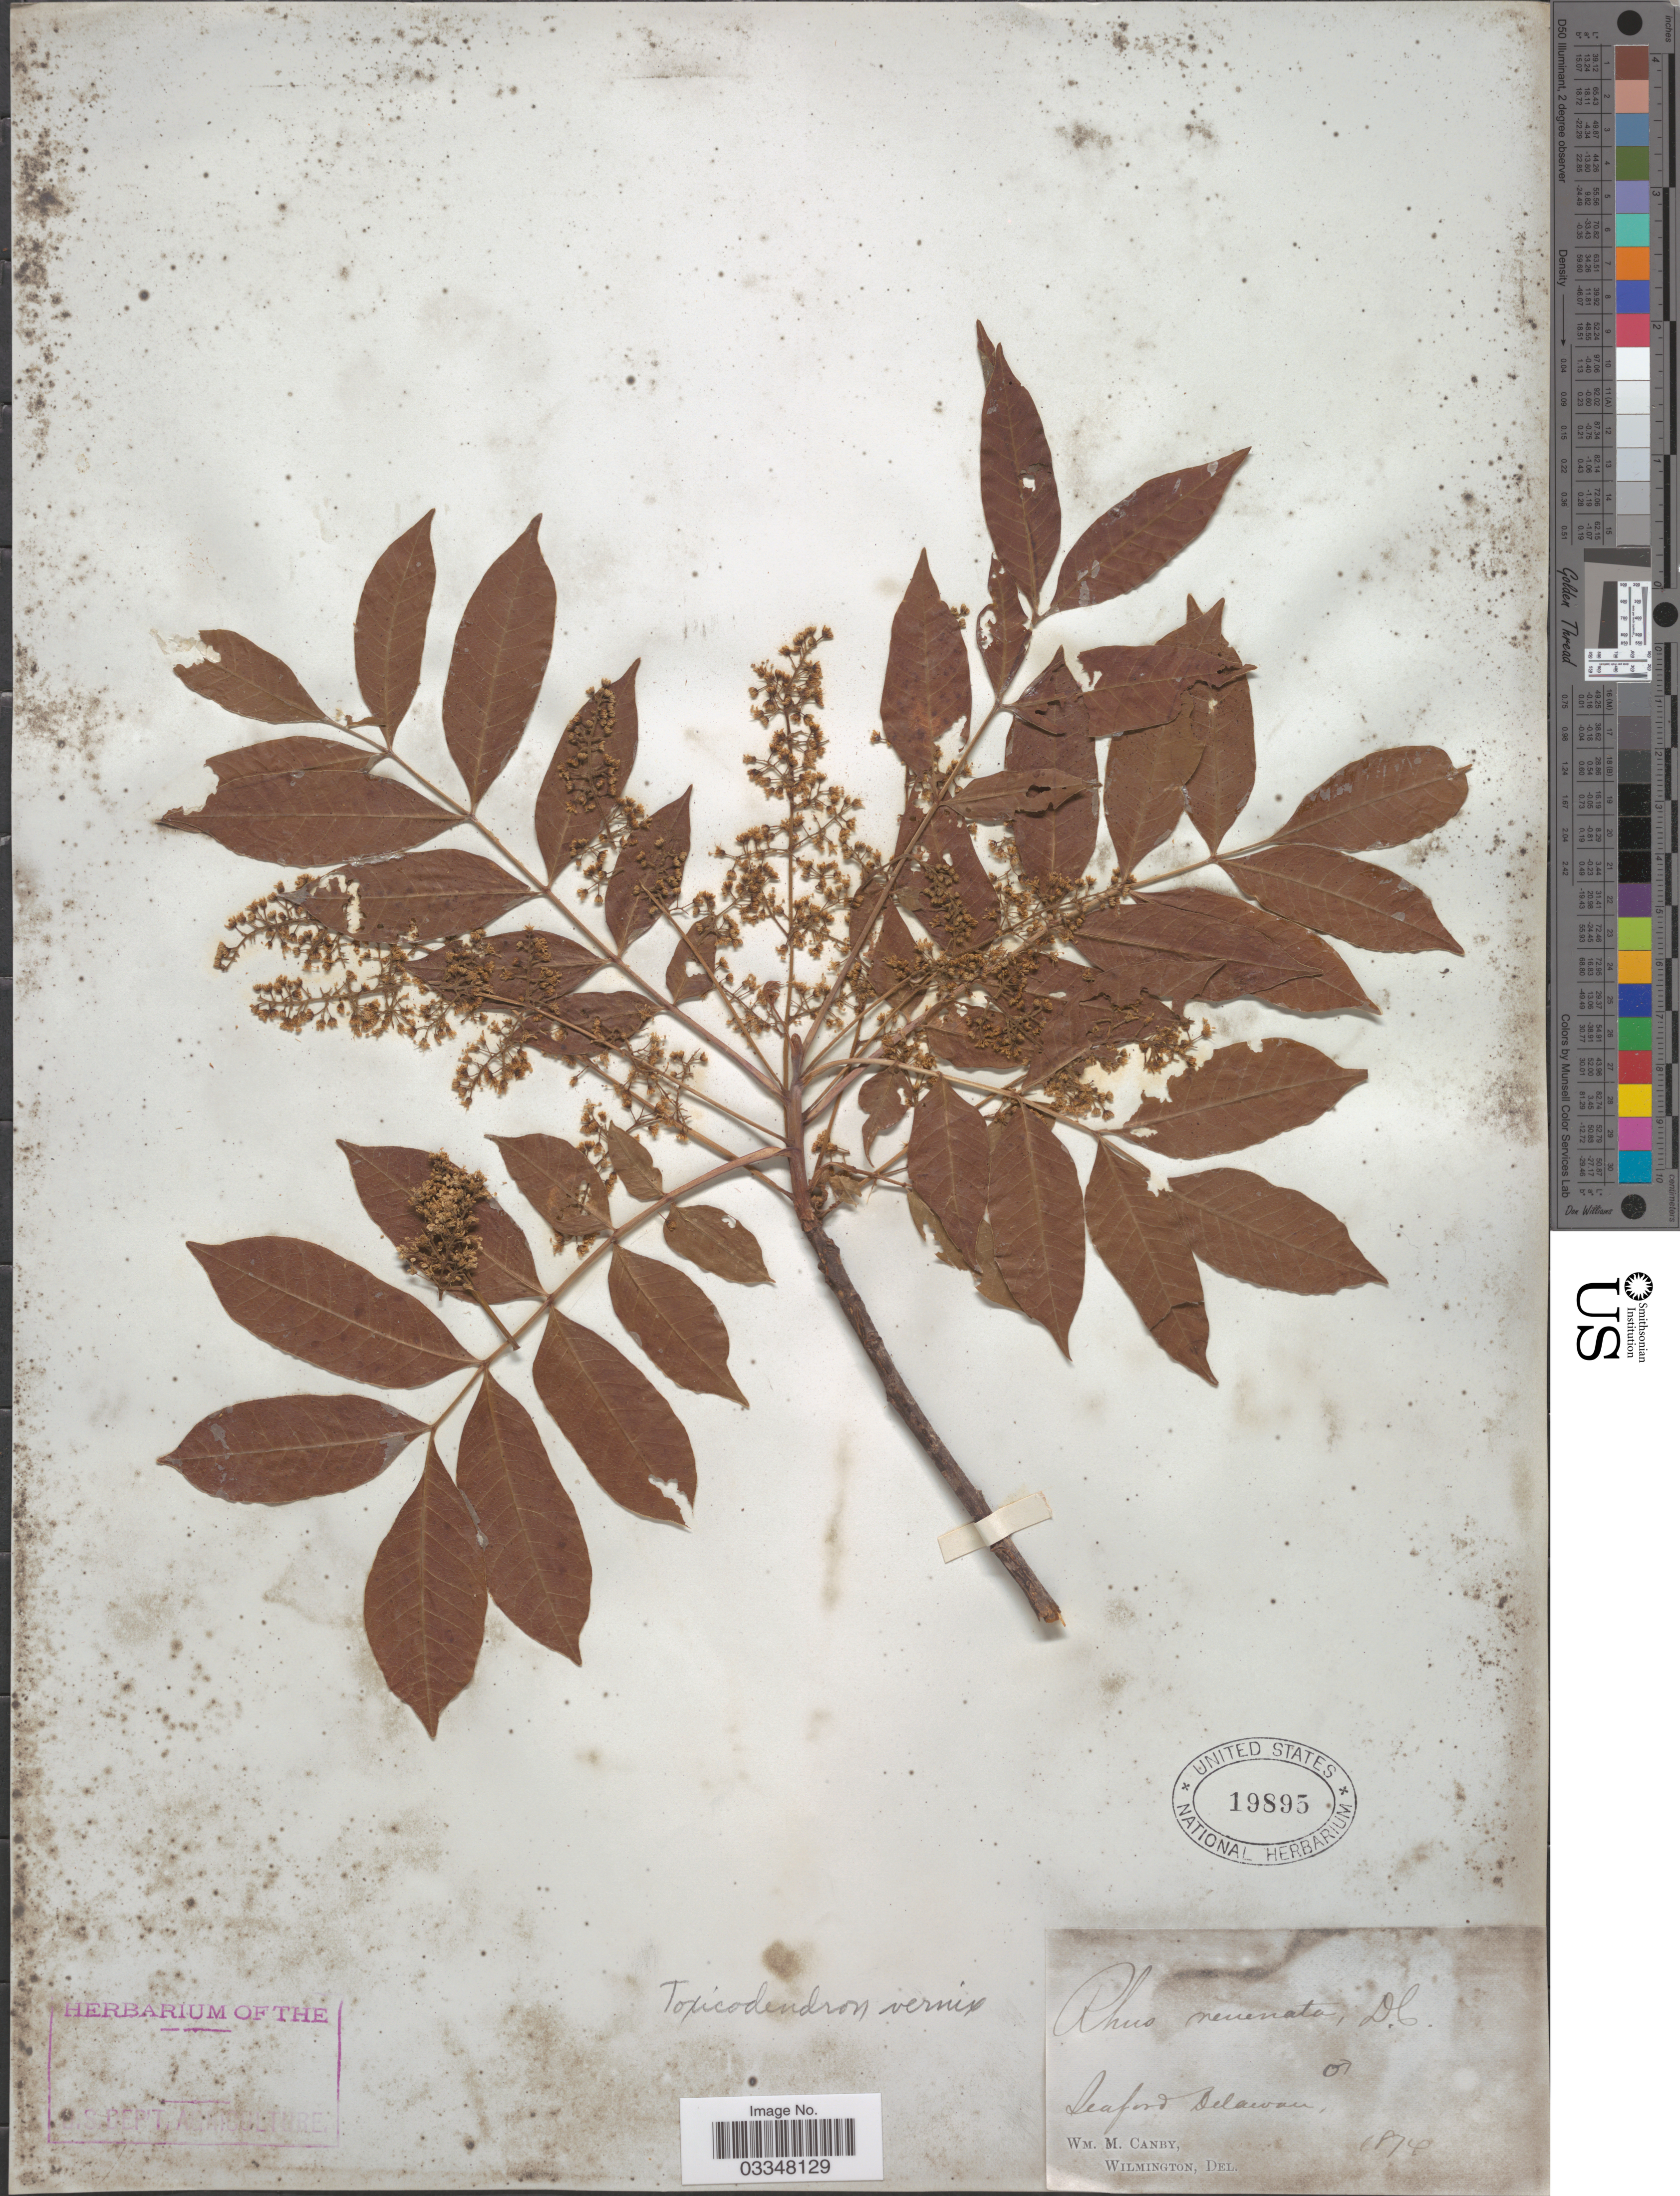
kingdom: Plantae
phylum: Tracheophyta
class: Magnoliopsida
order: Sapindales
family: Anacardiaceae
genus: Toxicodendron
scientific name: Toxicodendron vernix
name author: (L.) Kuntze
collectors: W. M. Canby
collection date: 1874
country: United States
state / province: Delaware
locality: Seaford.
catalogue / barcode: US 19895